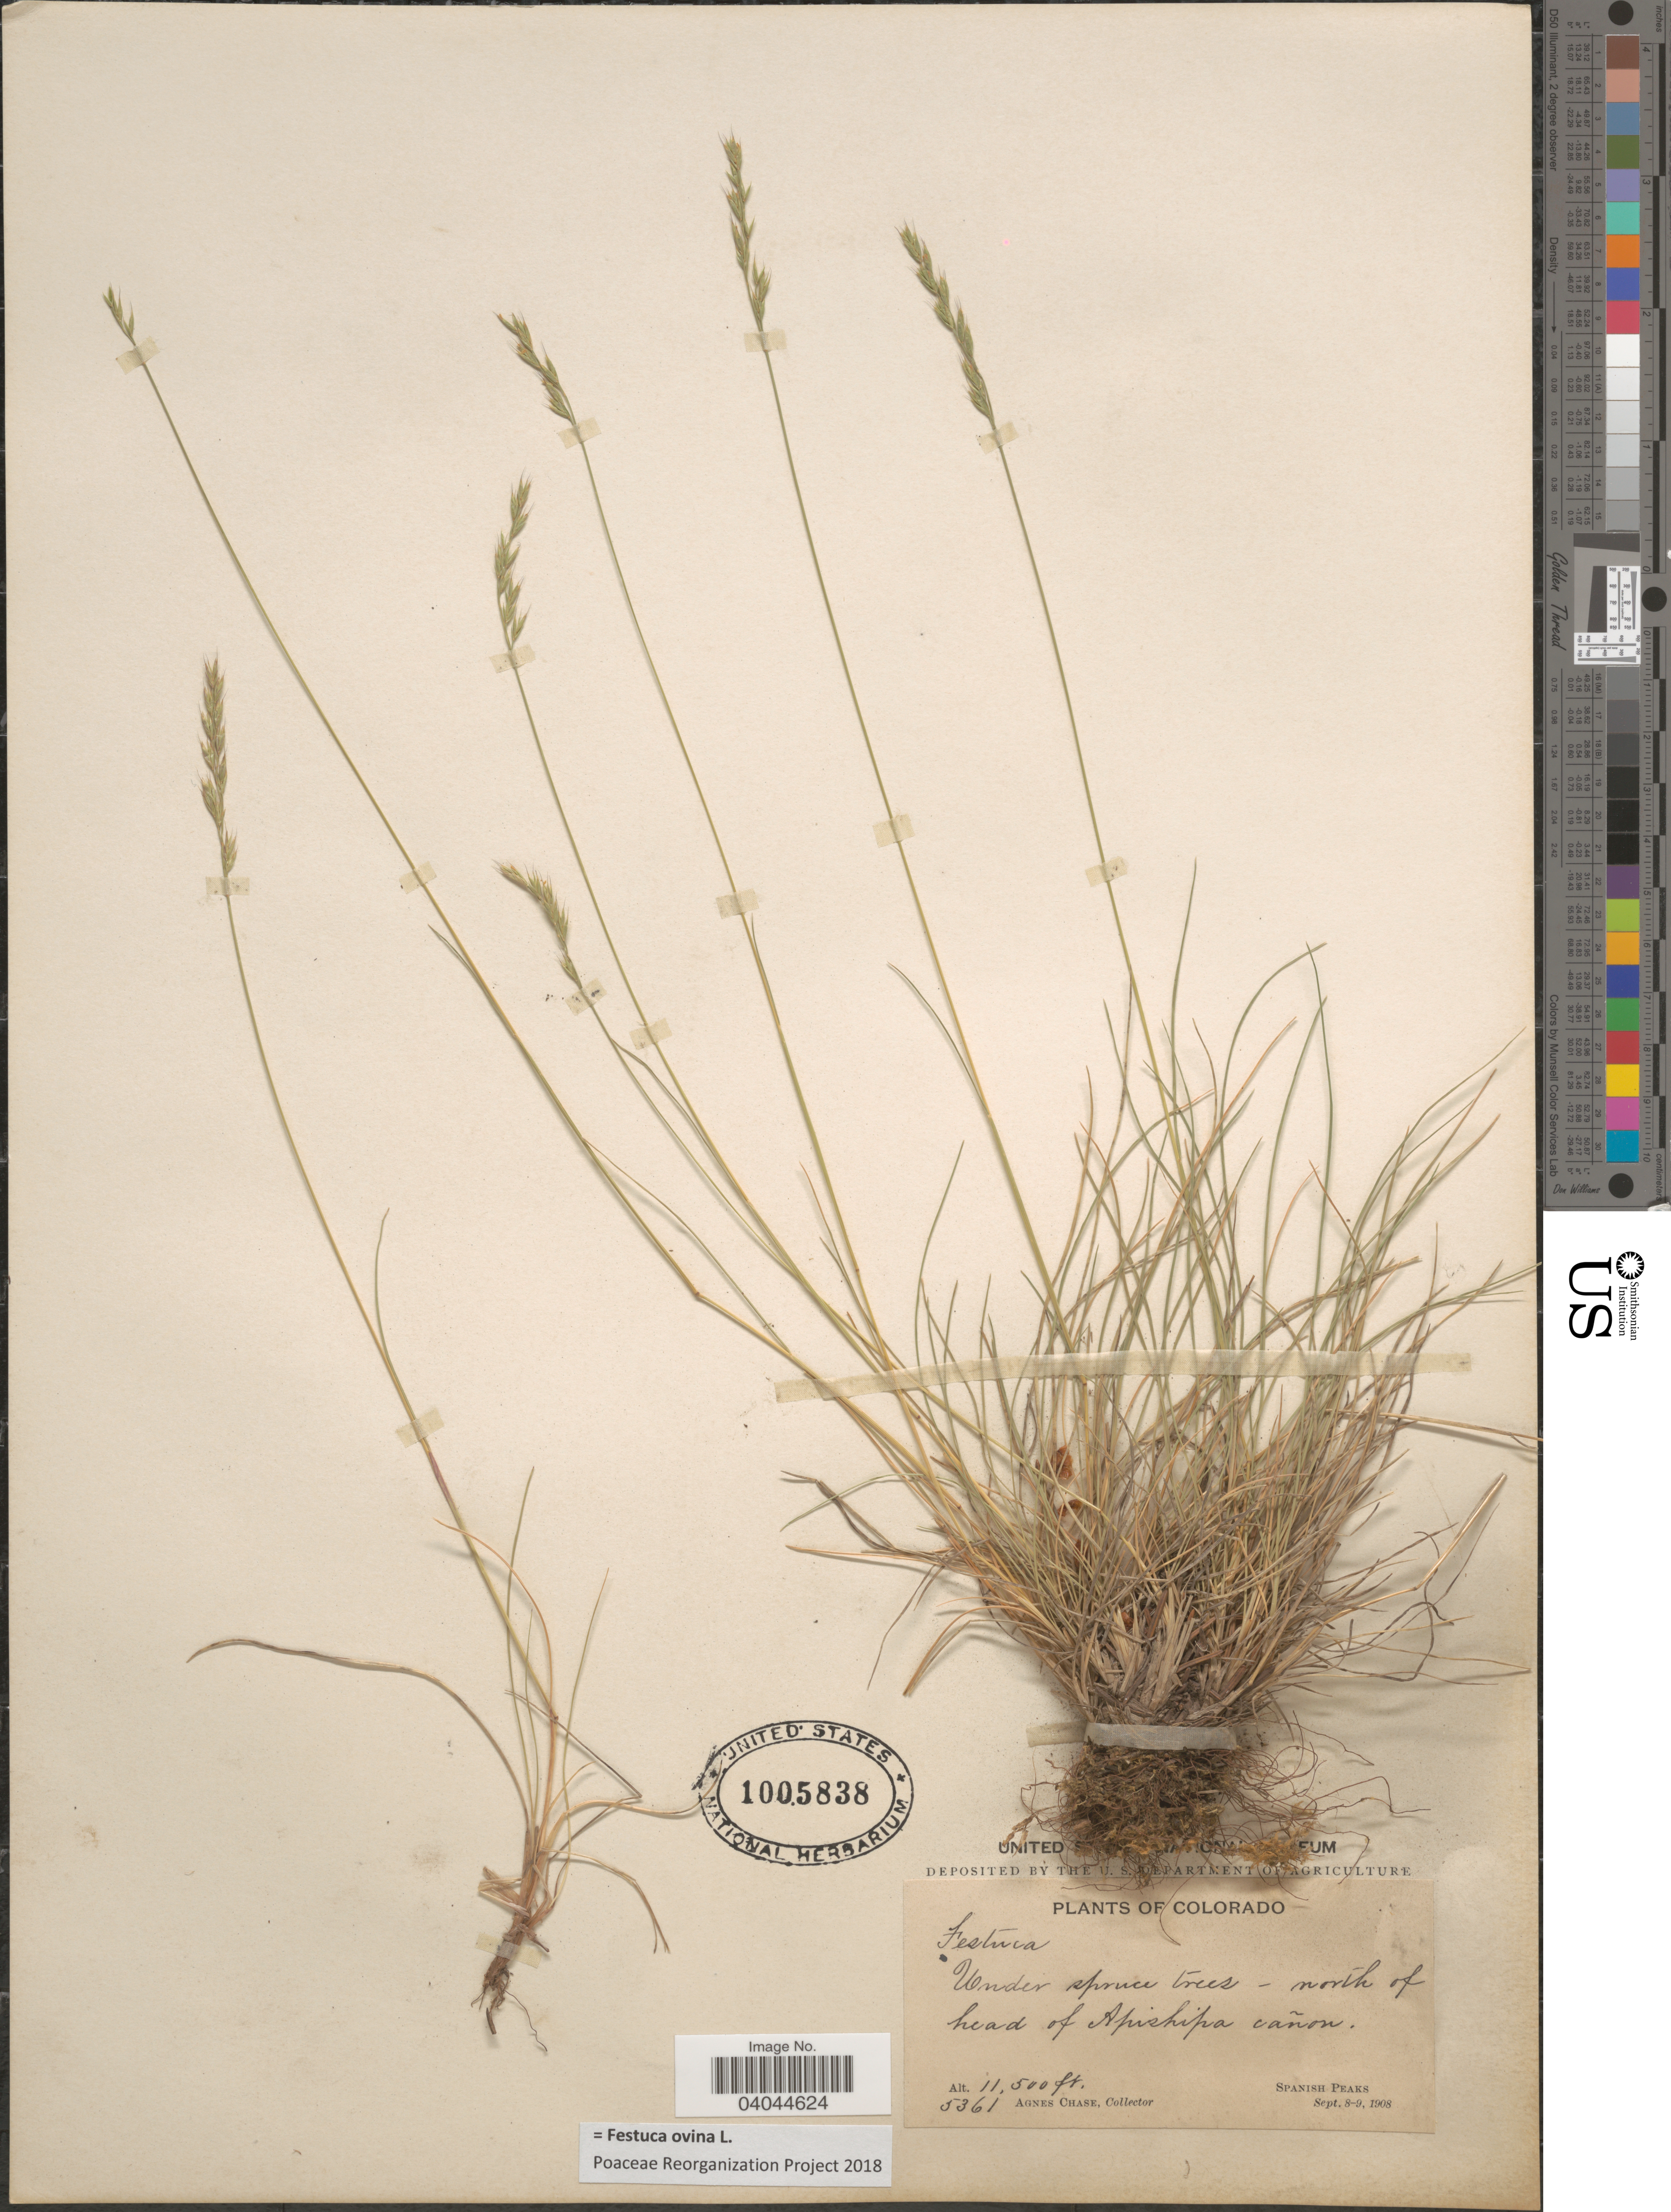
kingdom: Plantae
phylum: Tracheophyta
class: Liliopsida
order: Poales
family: Poaceae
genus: Festuca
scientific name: Festuca ovina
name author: L.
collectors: A. Chase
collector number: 5361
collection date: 1908-09-08/1908-09-09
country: United States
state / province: Colorado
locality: Under spruce trees - north of head of Apishipa cañon. Spanish Peaks.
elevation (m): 3505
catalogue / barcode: US 1005838